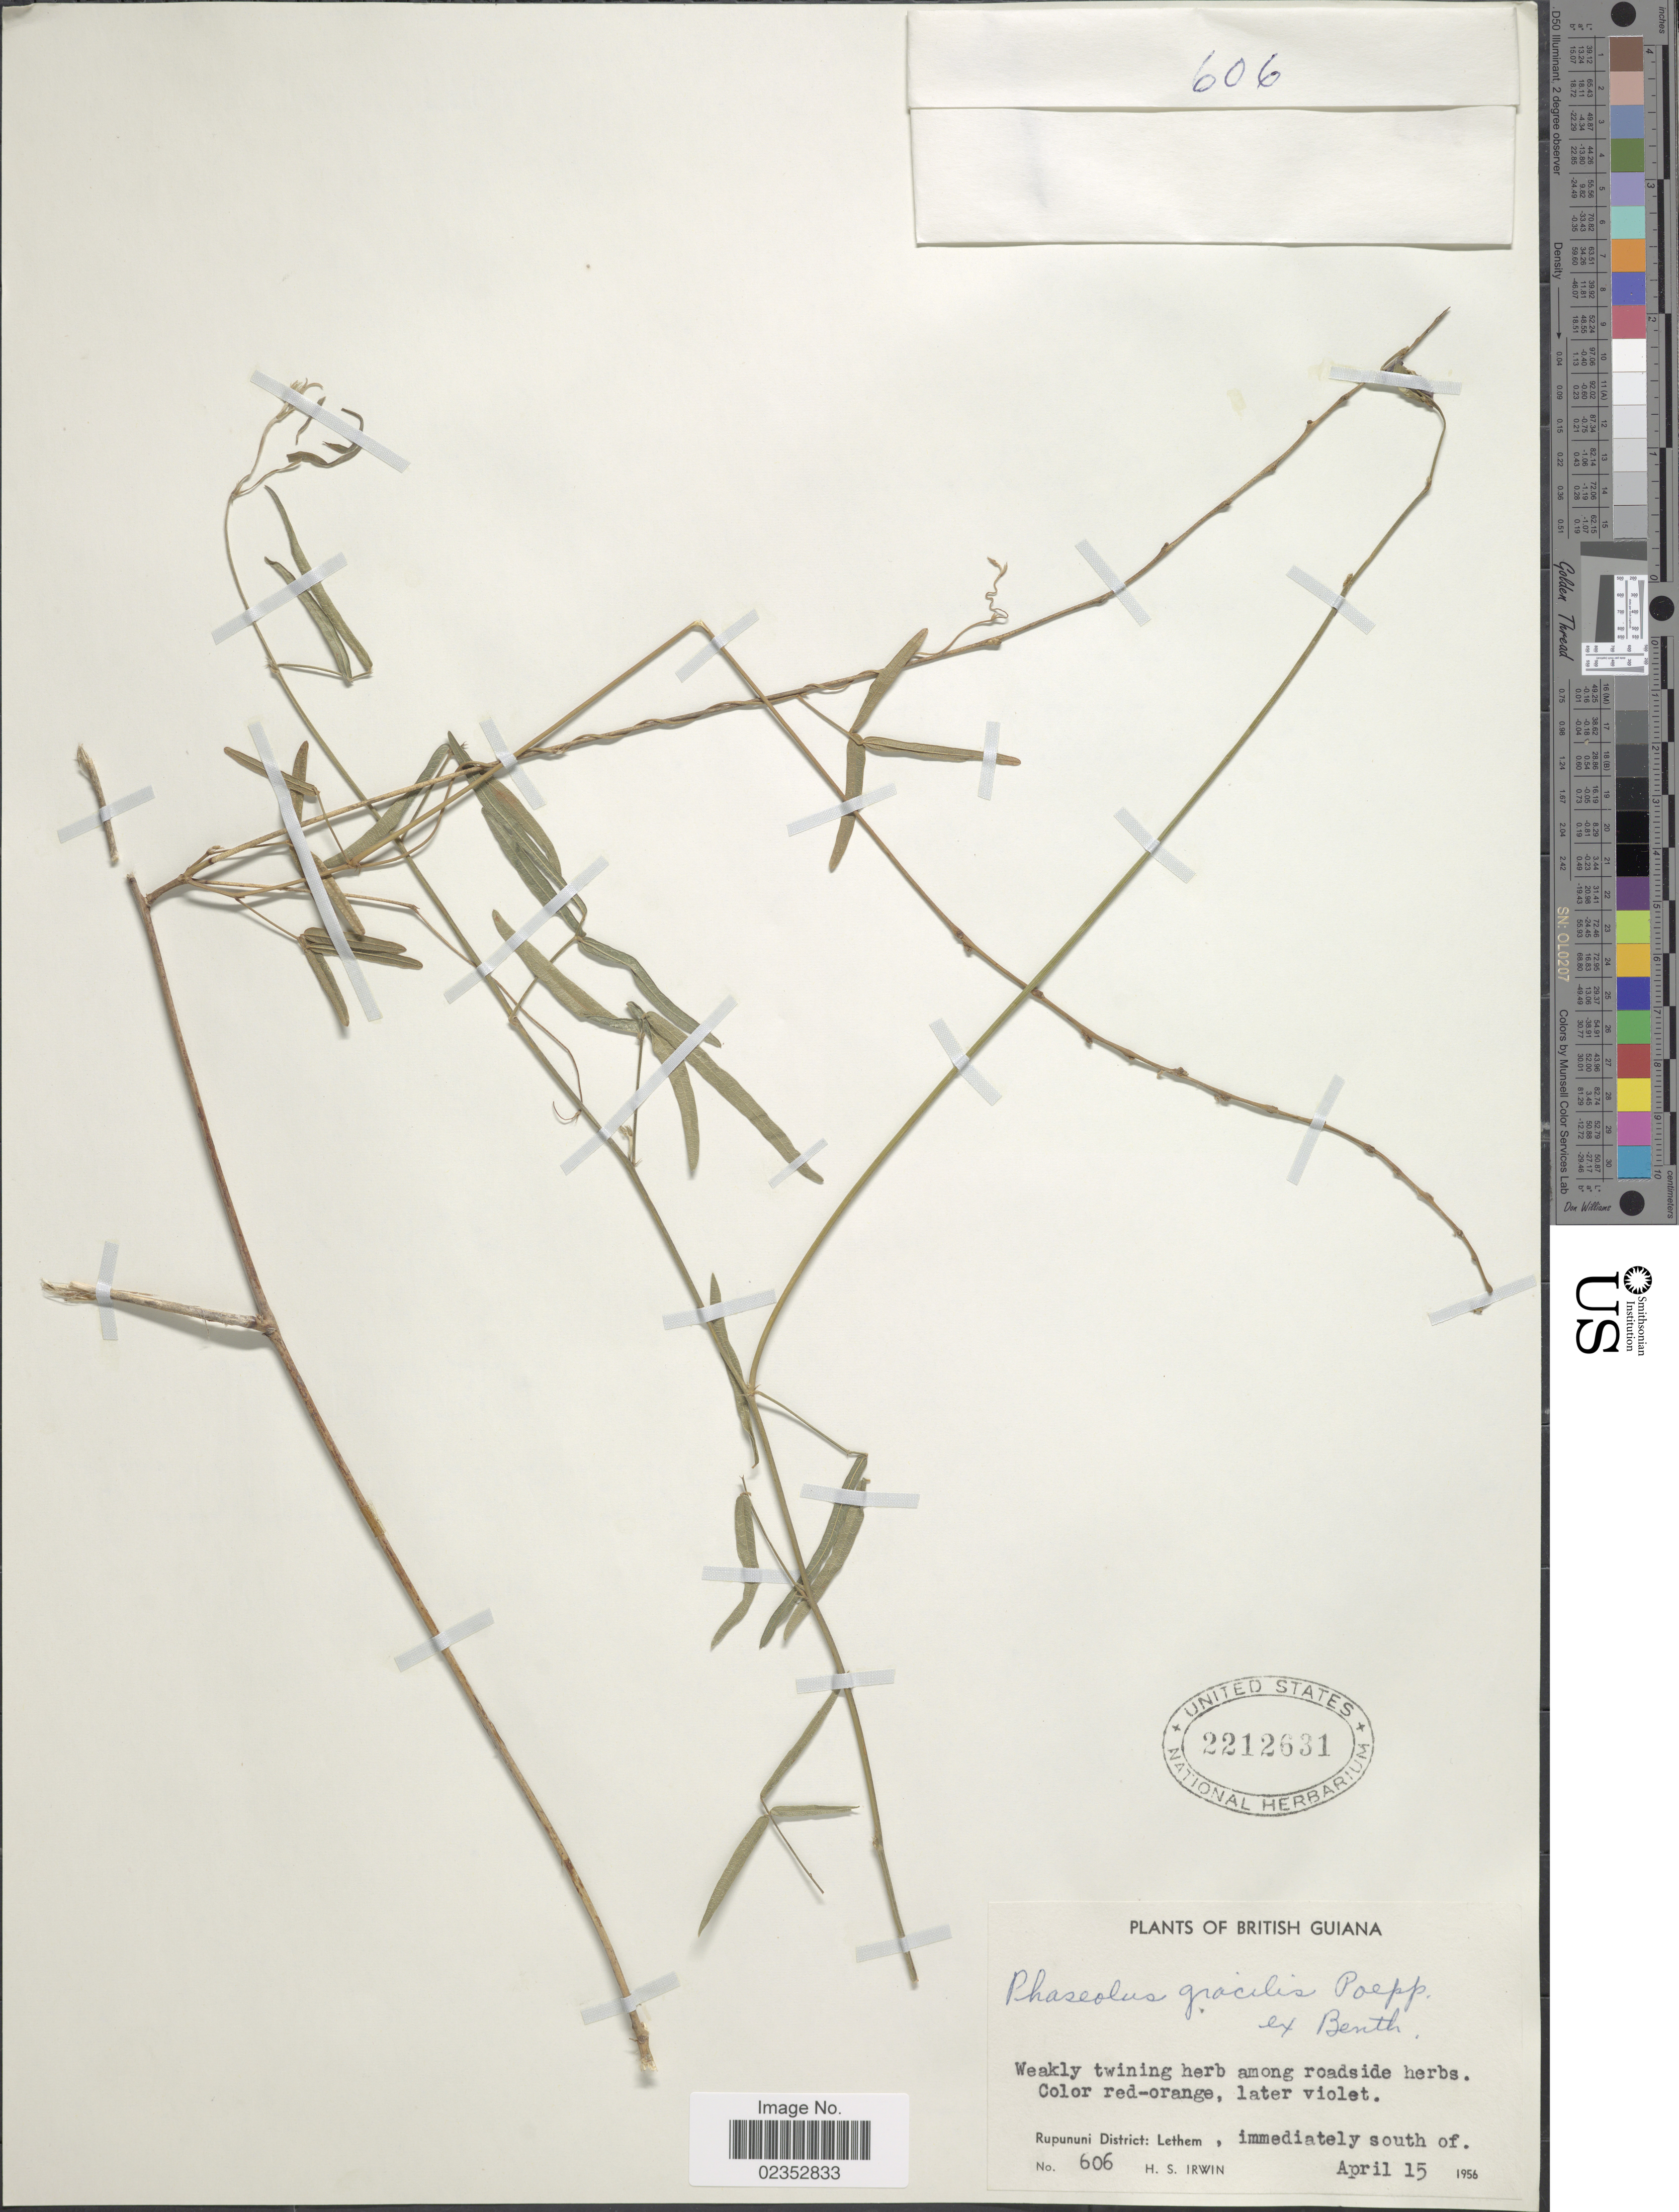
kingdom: Plantae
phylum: Tracheophyta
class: Magnoliopsida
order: Fabales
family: Fabaceae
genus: Macroptilium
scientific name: Macroptilium gracile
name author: (Poepp. ex Benth.) Urb.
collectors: H. Irwin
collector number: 606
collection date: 1956-04-15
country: Guyana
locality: British Guiana, Rupununi District: Lethem, immediately south of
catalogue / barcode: US 2212631